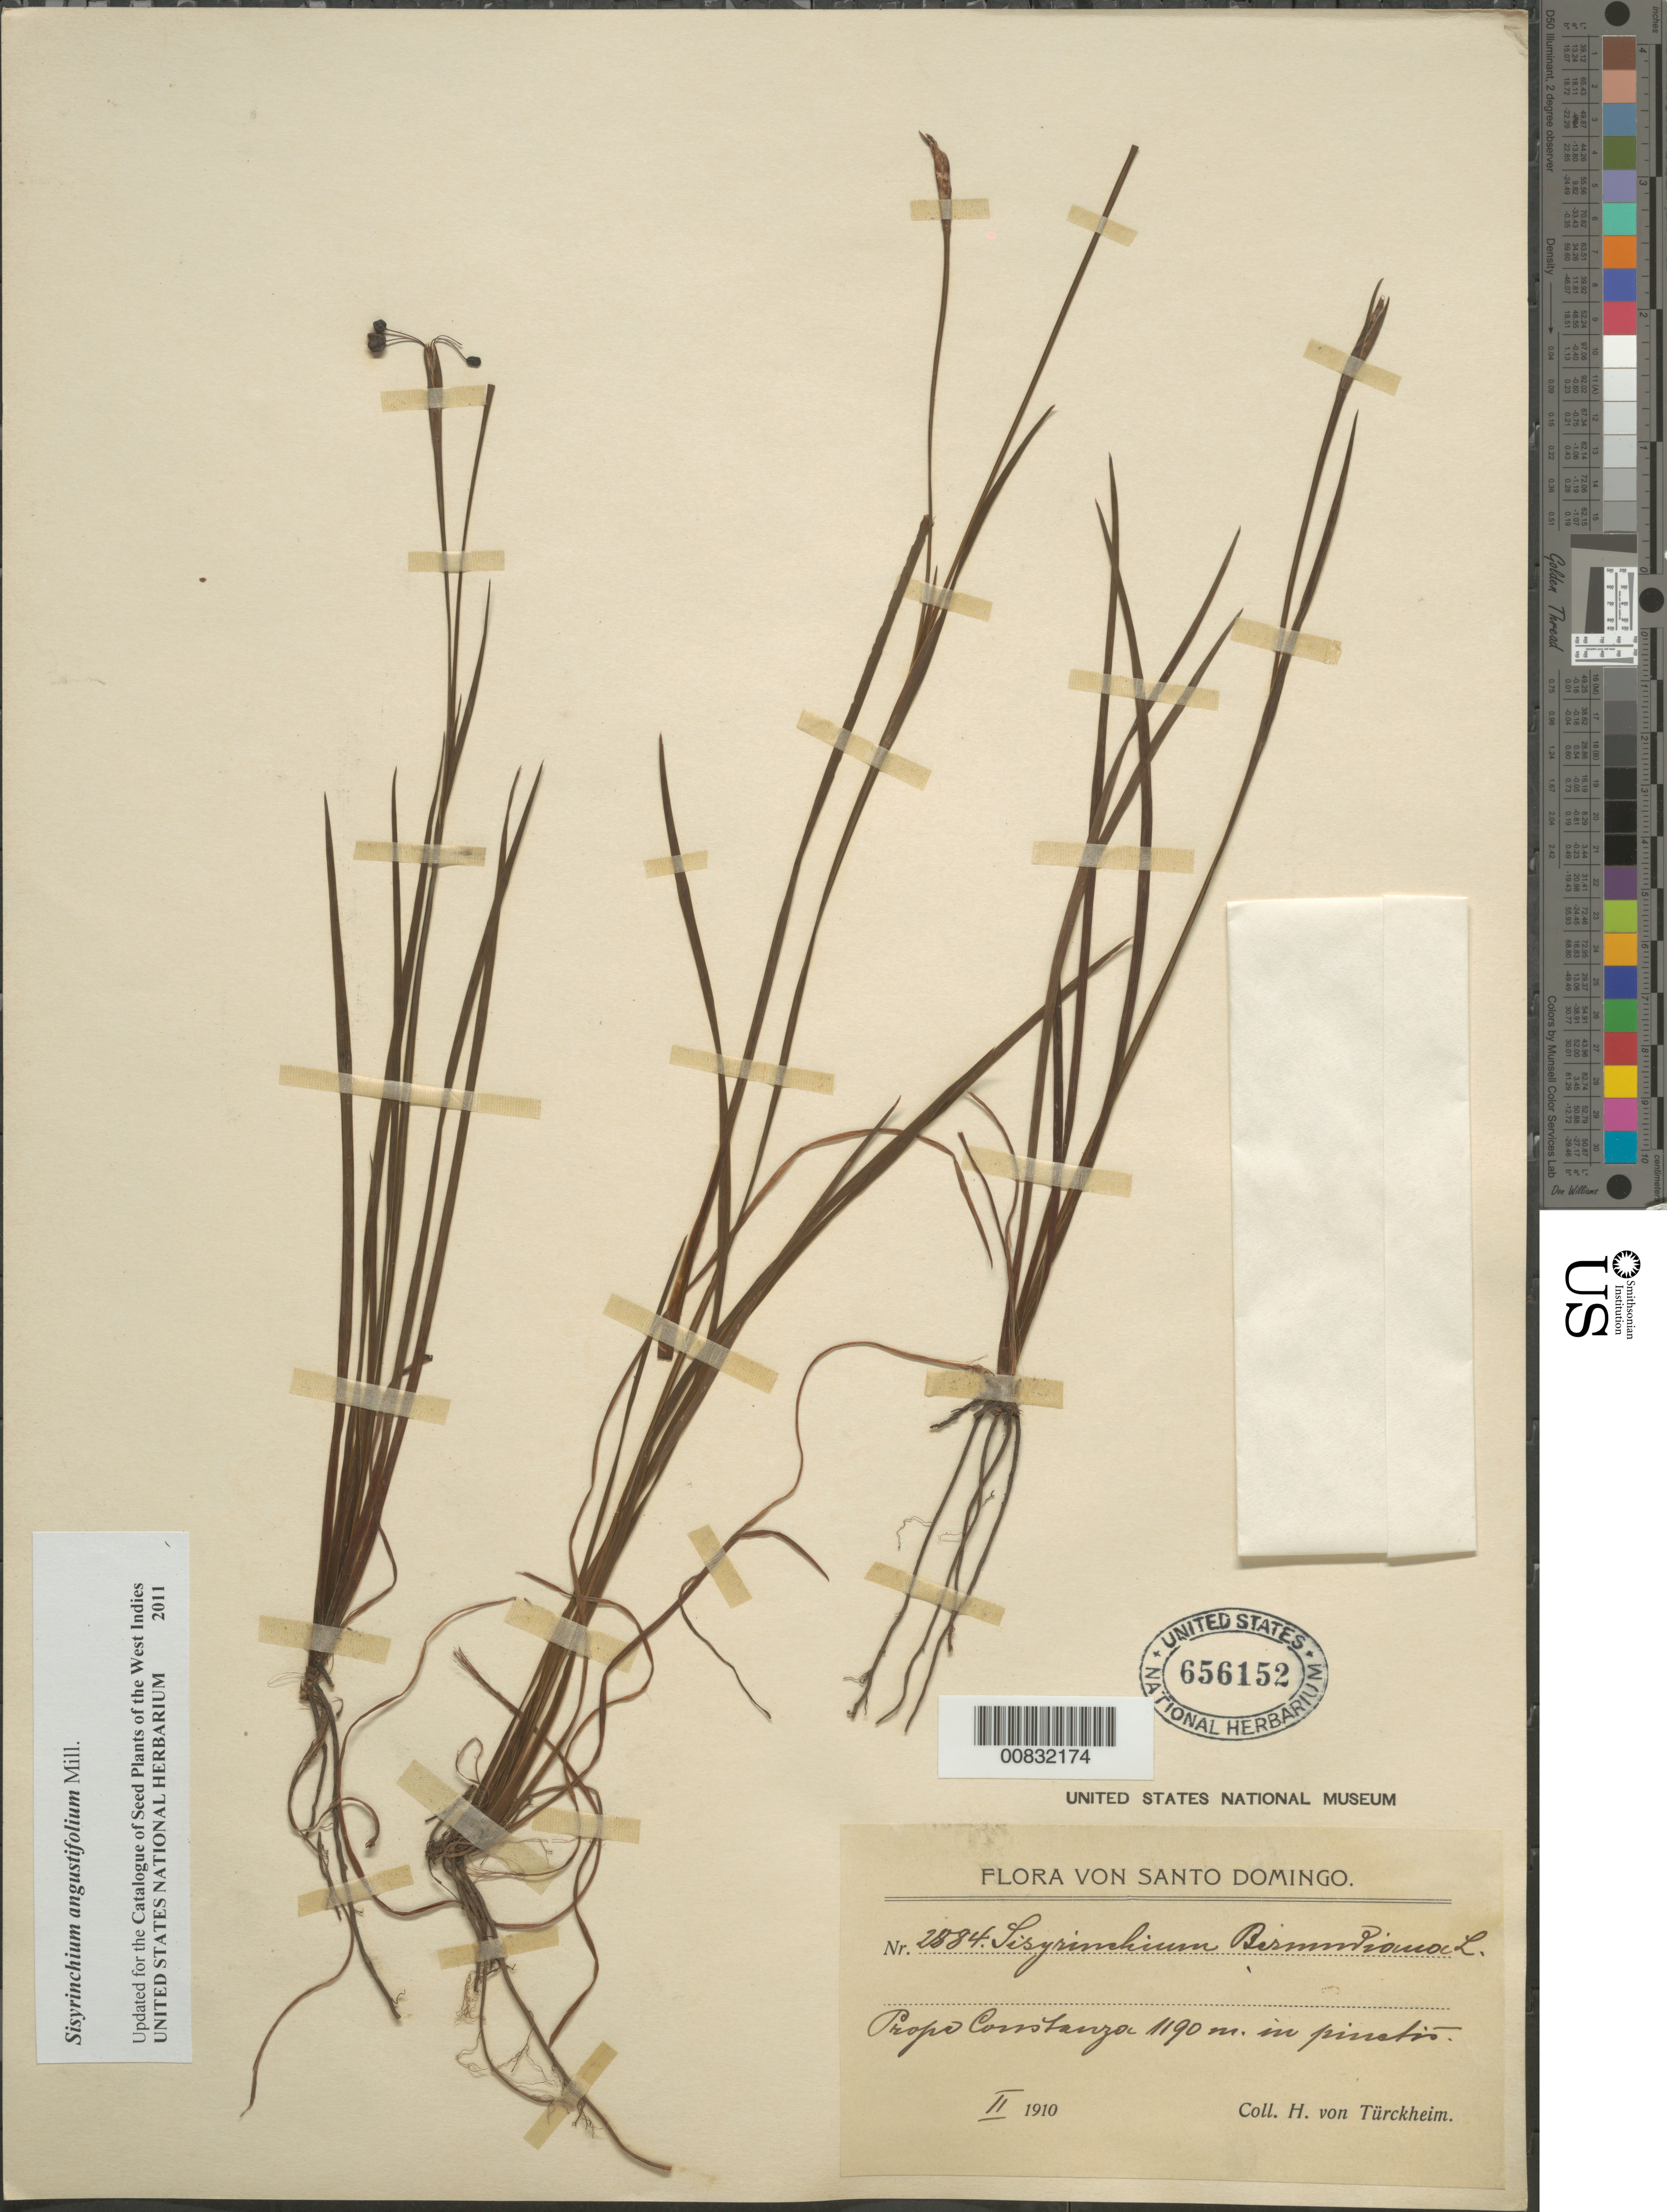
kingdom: Plantae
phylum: Tracheophyta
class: Liliopsida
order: Asparagales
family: Iridaceae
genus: Sisyrinchium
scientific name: Sisyrinchium angustifolium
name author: Mill.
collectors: H. von Türckheim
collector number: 2884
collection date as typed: Feb 1910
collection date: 1910-02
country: Dominican Republic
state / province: La Vega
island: Hispaniola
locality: Propo Constanza.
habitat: In "pinetis".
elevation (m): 1190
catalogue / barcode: US 656152